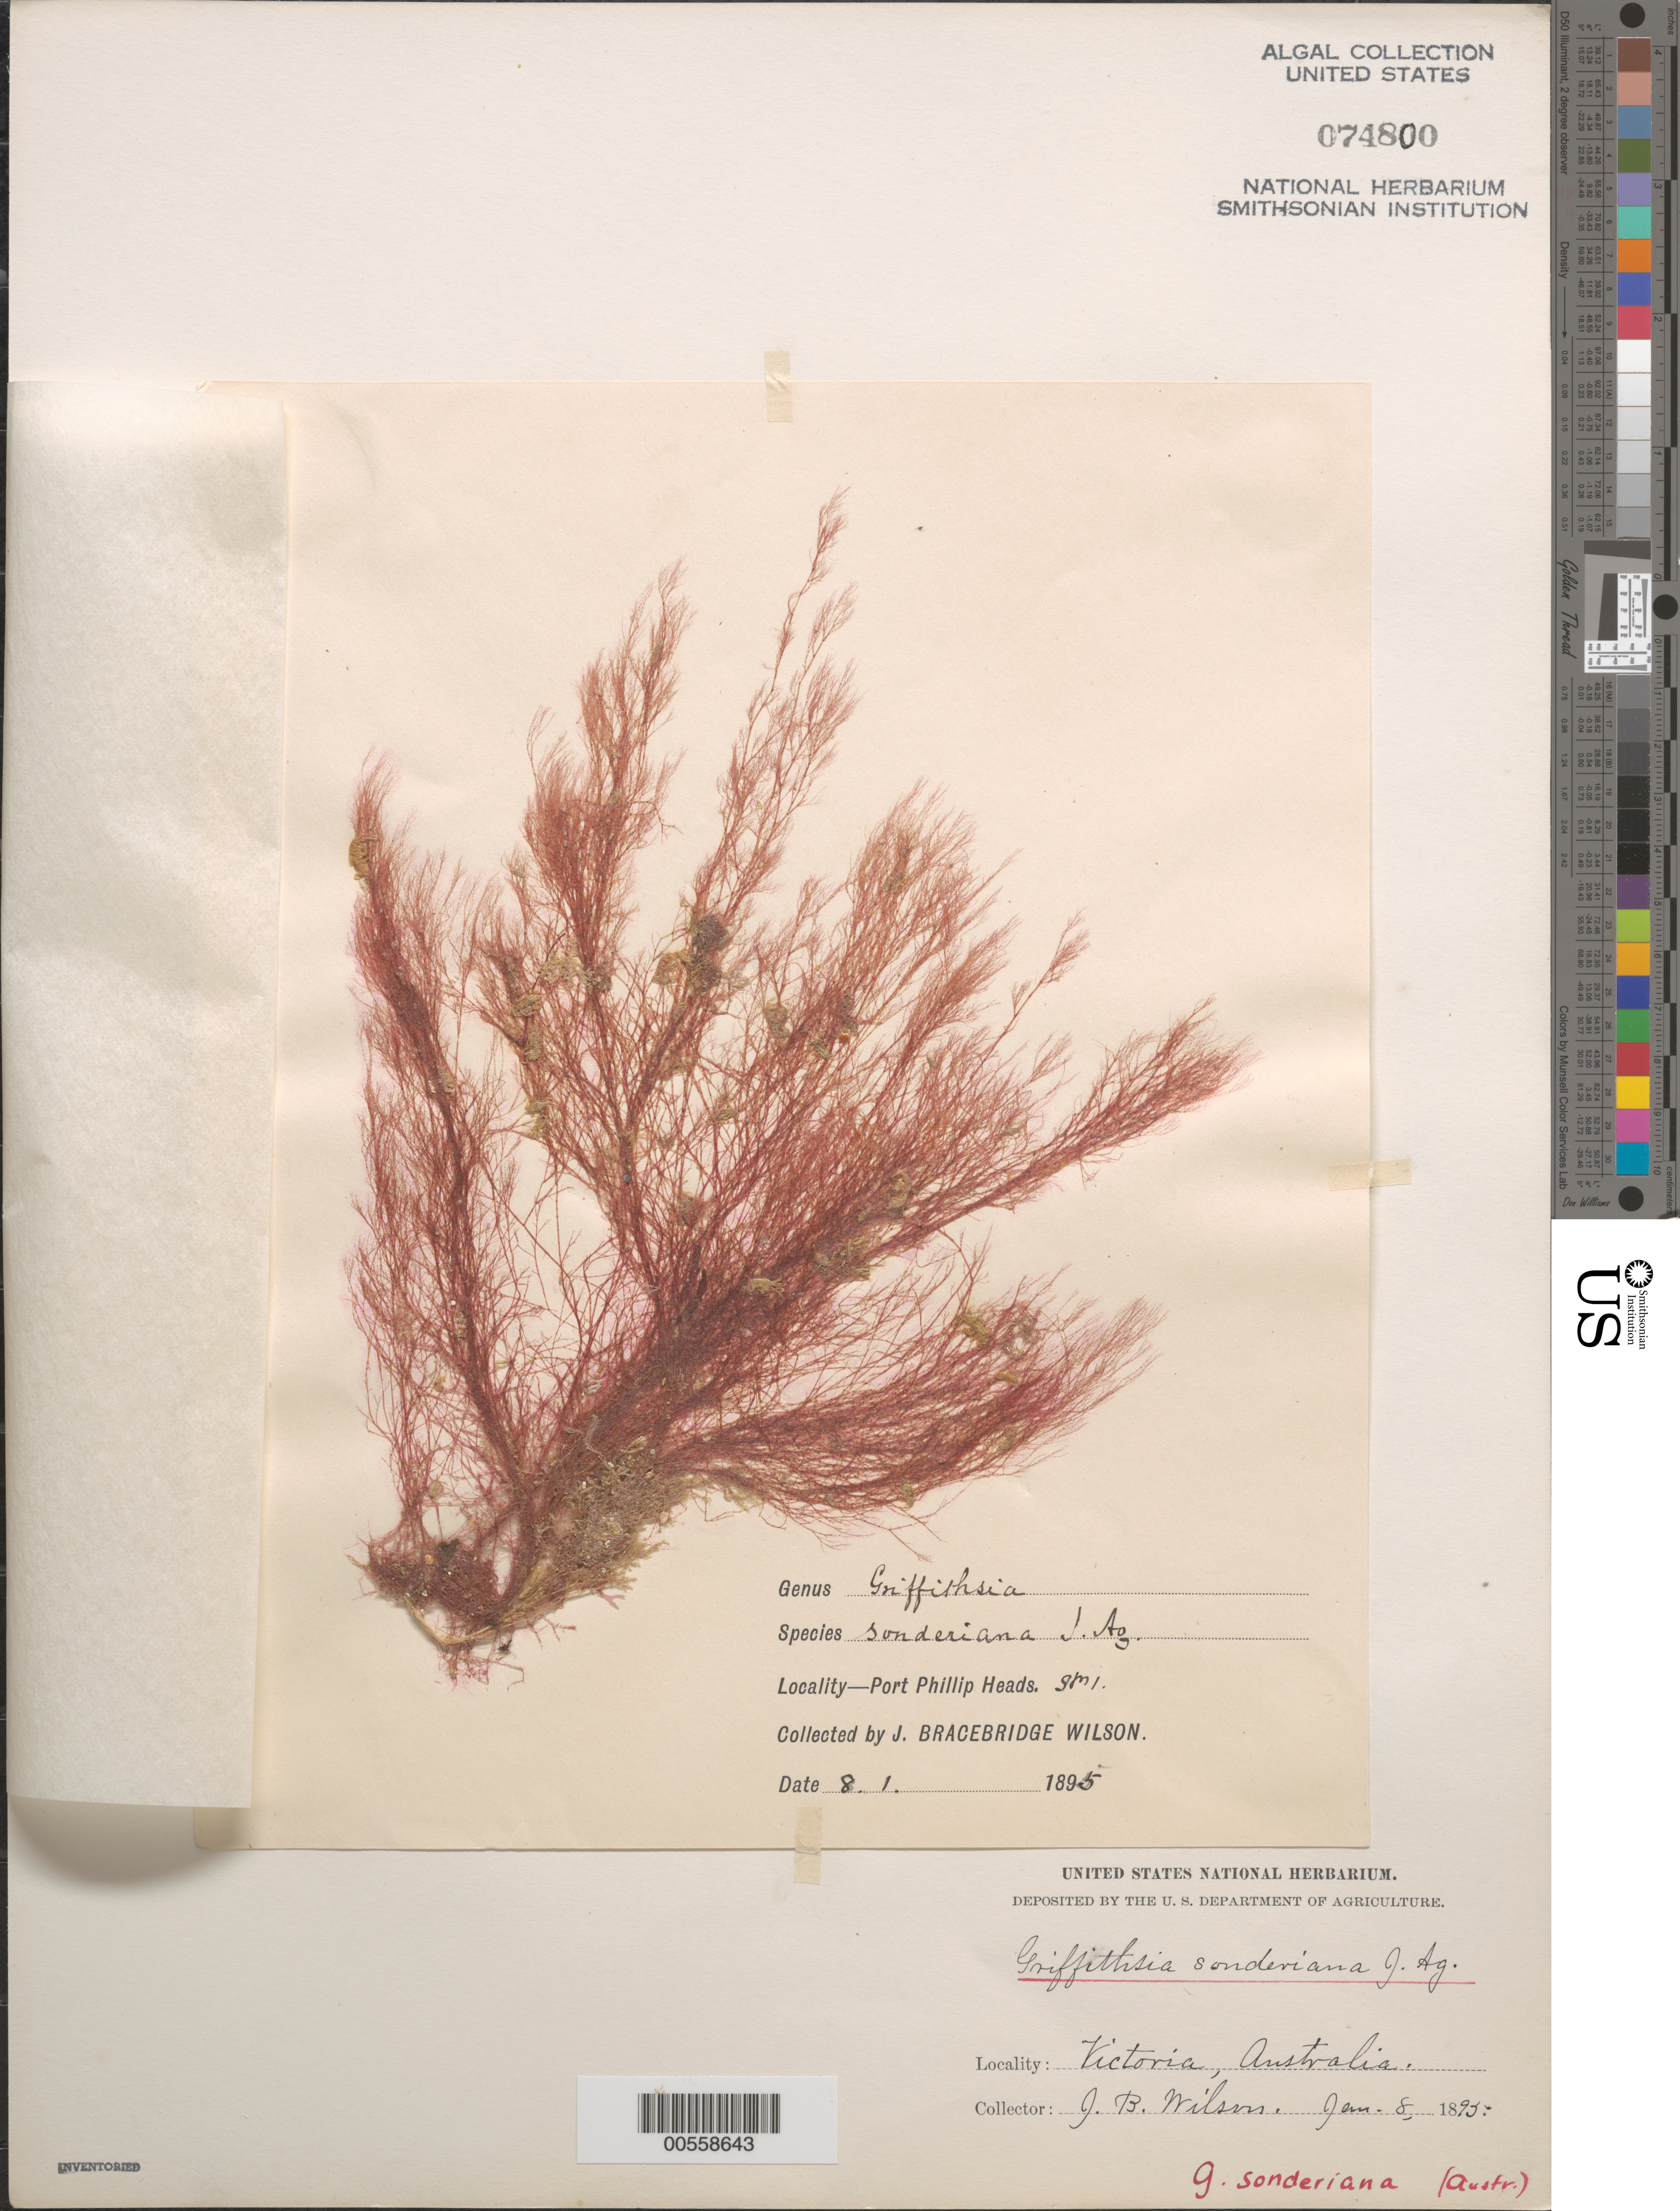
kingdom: Plantae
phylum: Rhodophyta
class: Florideophyceae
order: Ceramiales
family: Ceramiaceae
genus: Macrothamnion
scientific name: Macrothamnion pellucidum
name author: (Harv.) Wollaston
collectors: J. B. Wilson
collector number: Station 1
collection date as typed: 08 Jan 1895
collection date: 1895-01-08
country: Australia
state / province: Victoria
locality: Port Phillip Heads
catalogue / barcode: US 74800